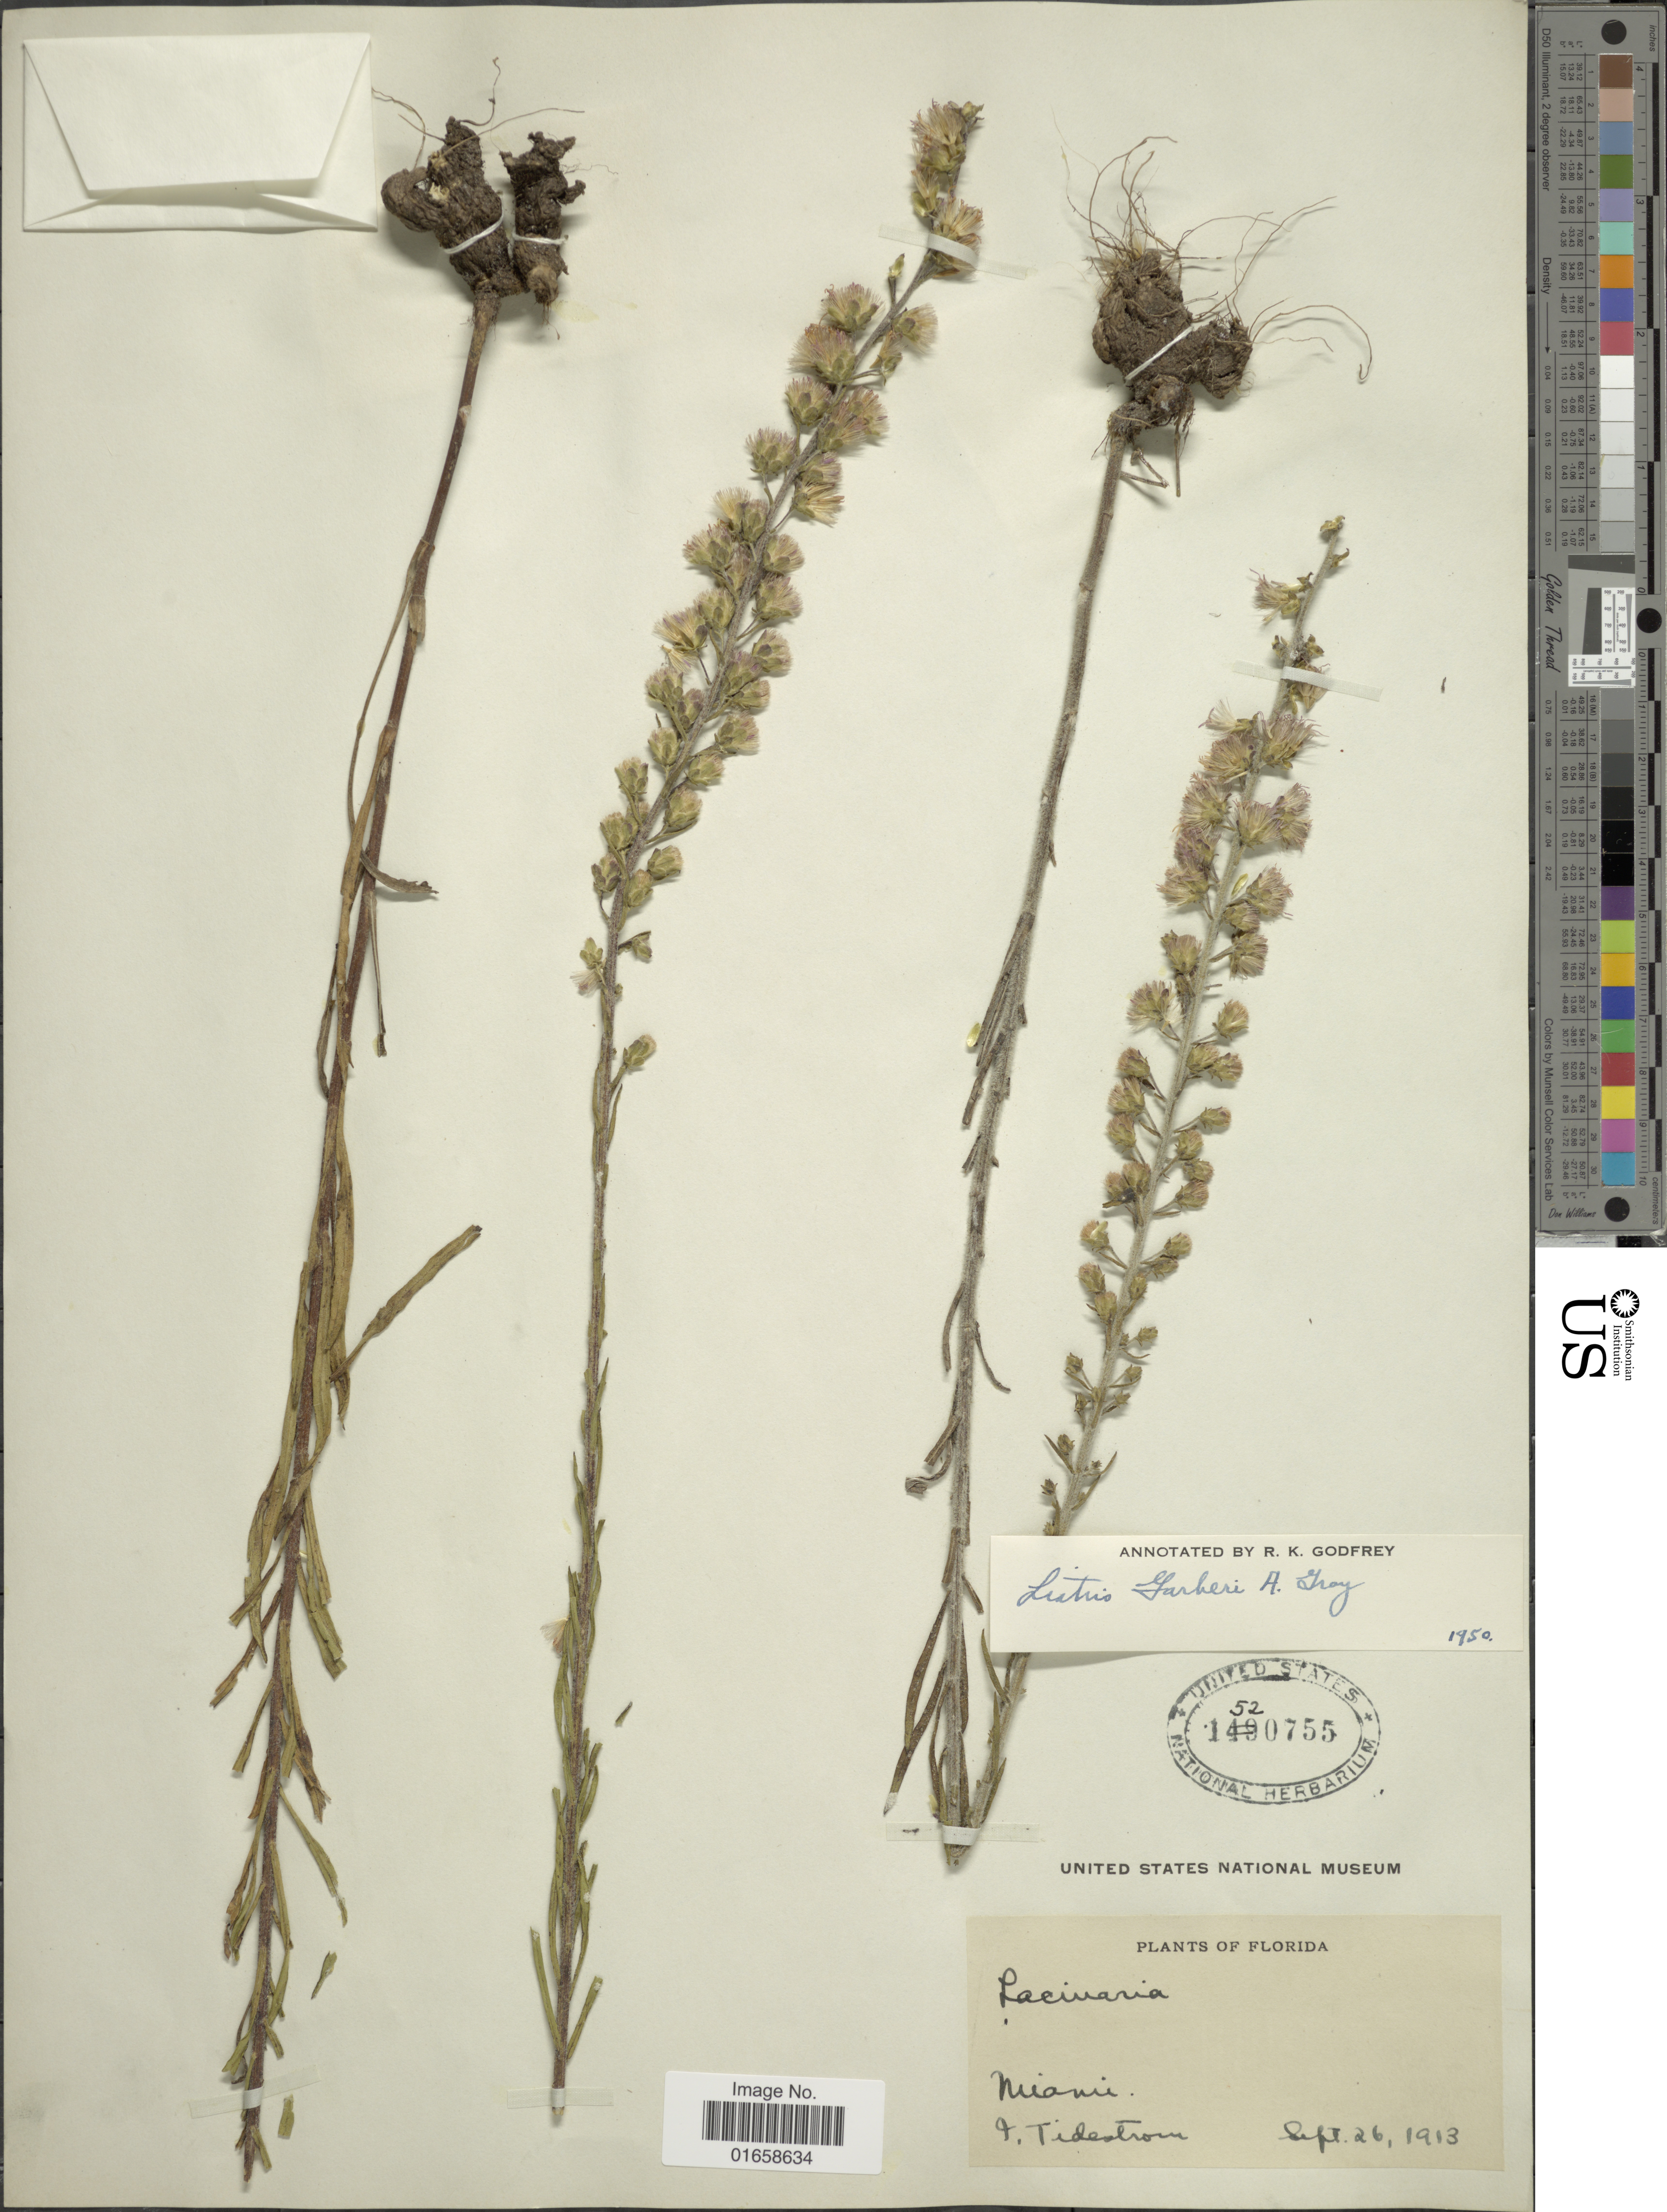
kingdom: Plantae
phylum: Tracheophyta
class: Magnoliopsida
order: Asterales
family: Asteraceae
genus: Liatris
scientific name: Liatris garberi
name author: A. Gray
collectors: I. Tidestorm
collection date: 1913-09-26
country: United States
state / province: Florida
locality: Miami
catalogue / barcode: US 1520755